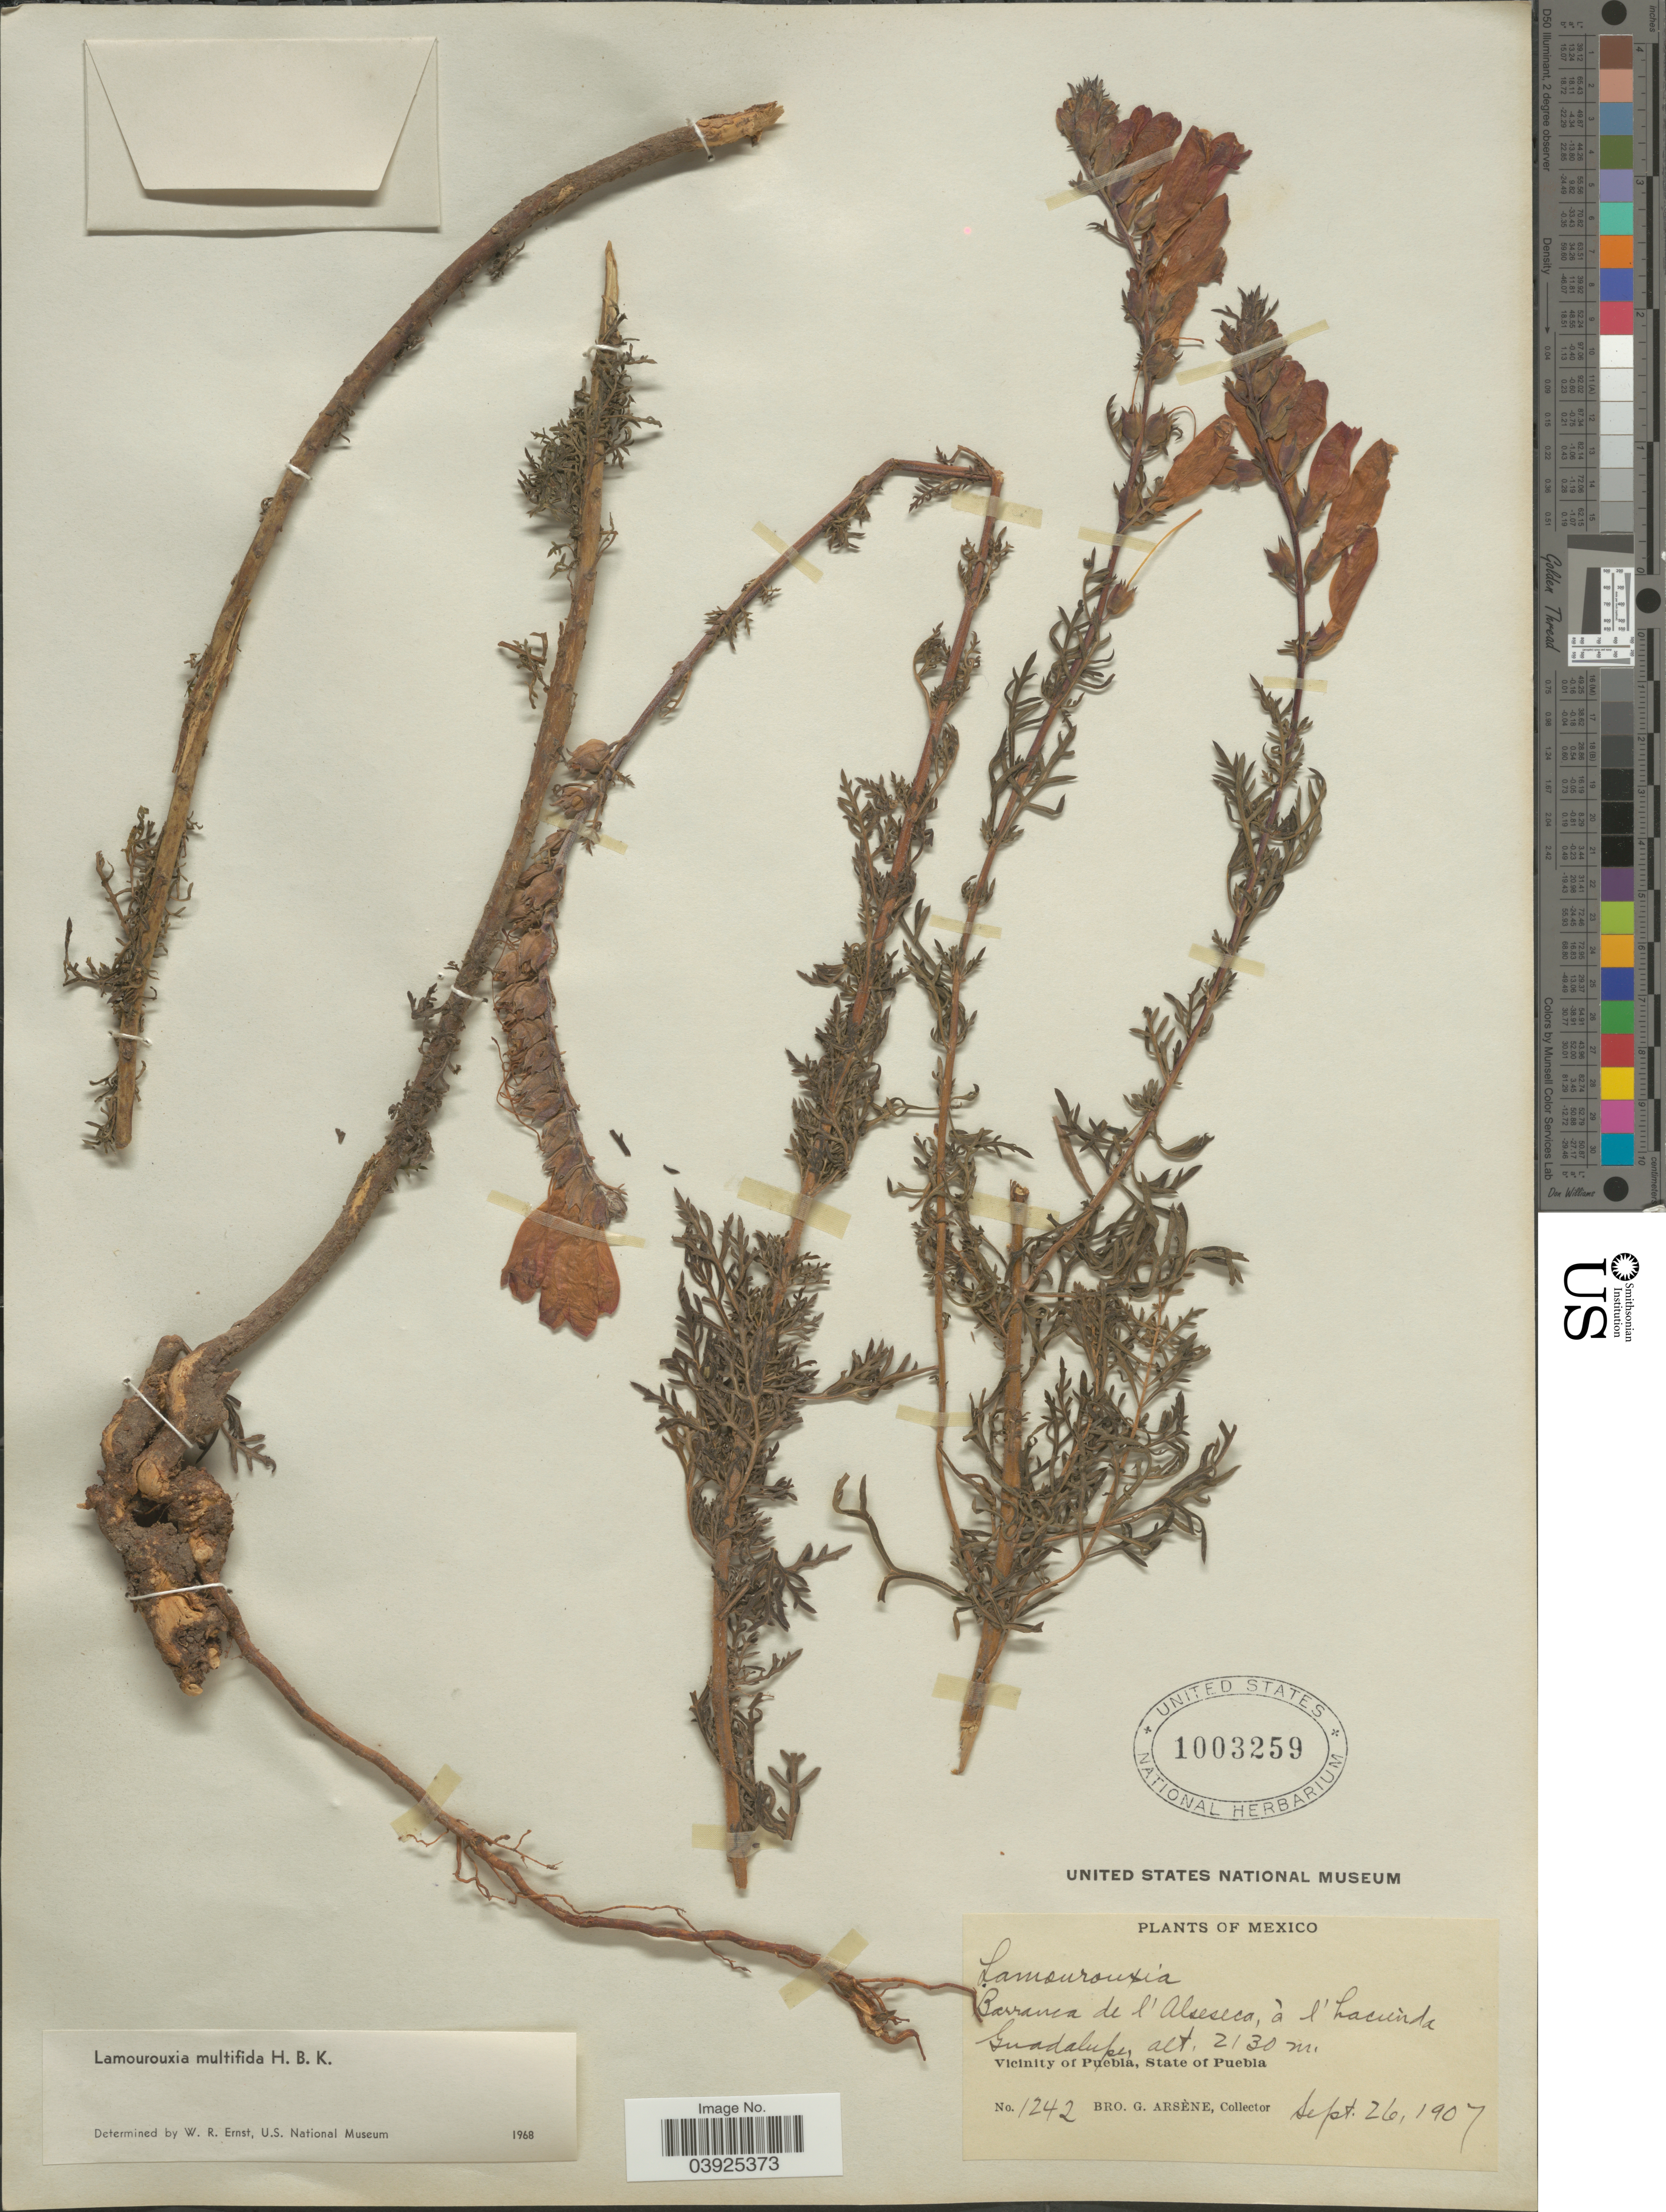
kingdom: Plantae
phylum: Tracheophyta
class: Magnoliopsida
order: Lamiales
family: Orobanchaceae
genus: Lamourouxia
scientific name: Lamourouxia multifida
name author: Kunth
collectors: Bro. G. Arsène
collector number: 1242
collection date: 1907-09-26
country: Mexico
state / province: Puebla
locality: Guadalupe. Vicinity of Puebla.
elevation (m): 2130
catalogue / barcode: US 1003259